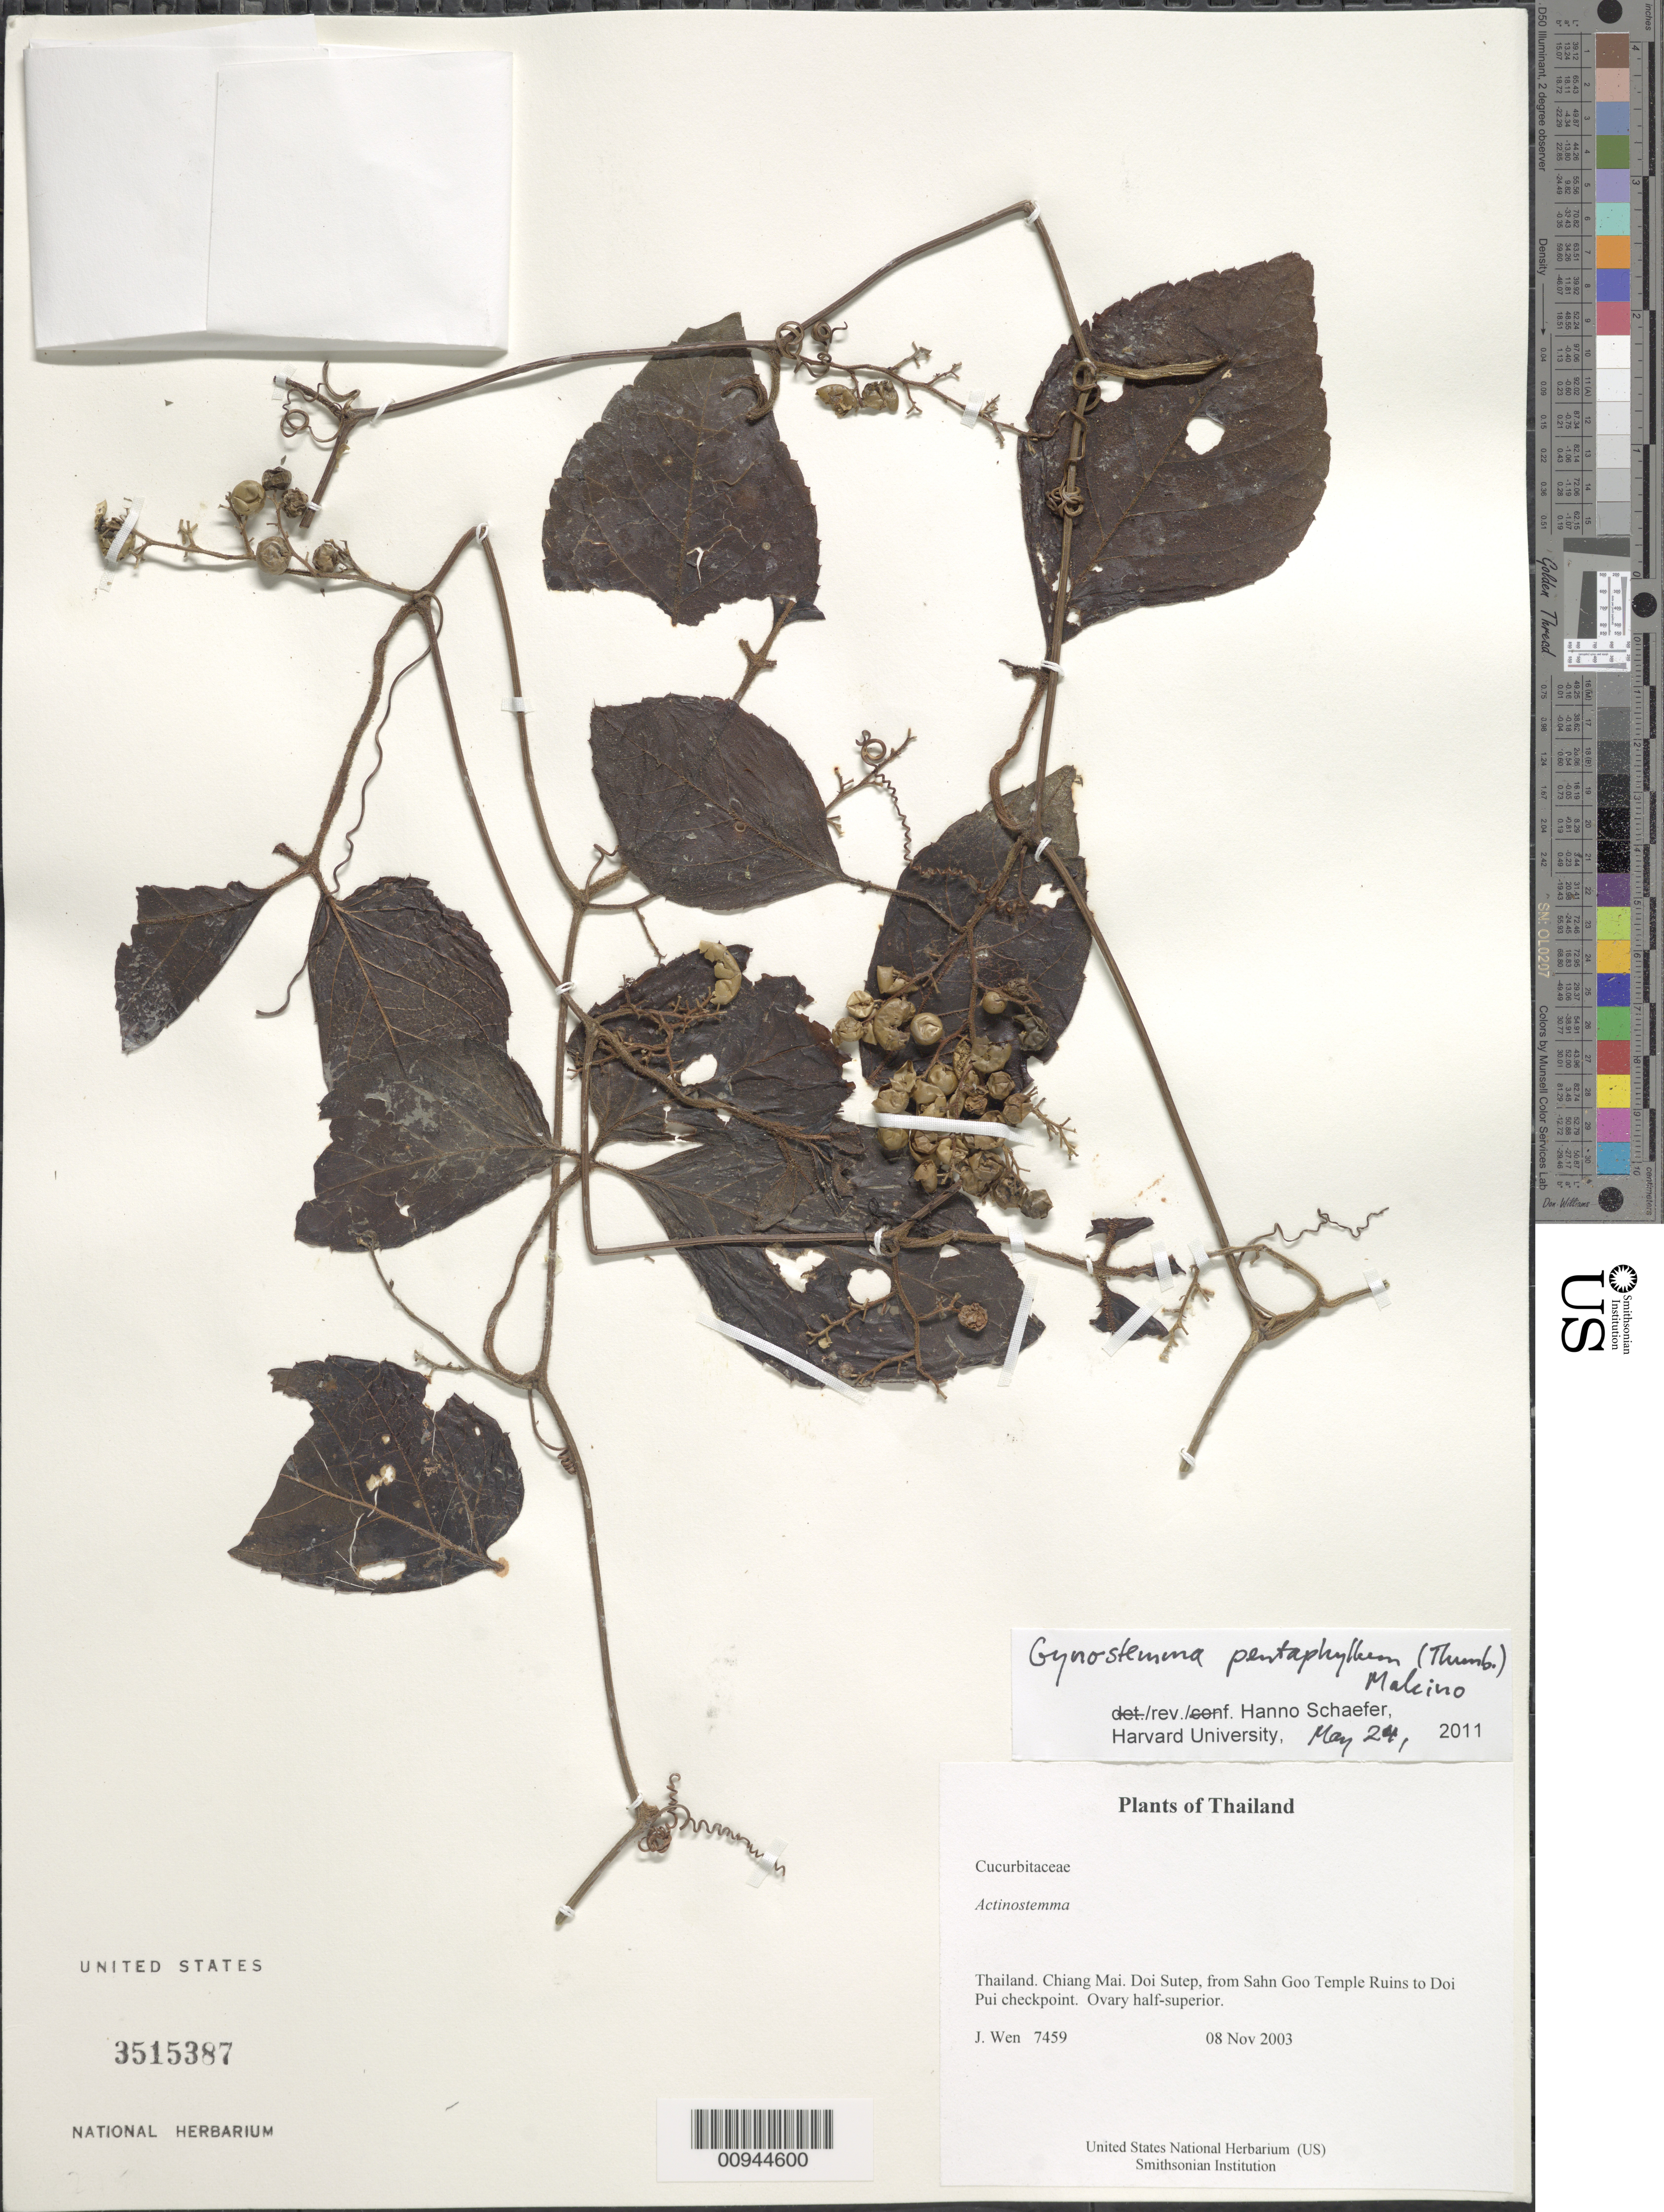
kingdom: Plantae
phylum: Tracheophyta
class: Magnoliopsida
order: Cucurbitales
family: Cucurbitaceae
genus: Gynostemma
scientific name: Gynostemma pentaphyllum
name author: (Thunb.) Makino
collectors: J. Wen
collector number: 7459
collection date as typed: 08 Nov 2003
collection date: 2003-11-08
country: Thailand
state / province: Chiang Mai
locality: Doi Sutep, from Sahn Goo Temple Ruins to Doi Pui checkpoint.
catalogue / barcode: US 3515387